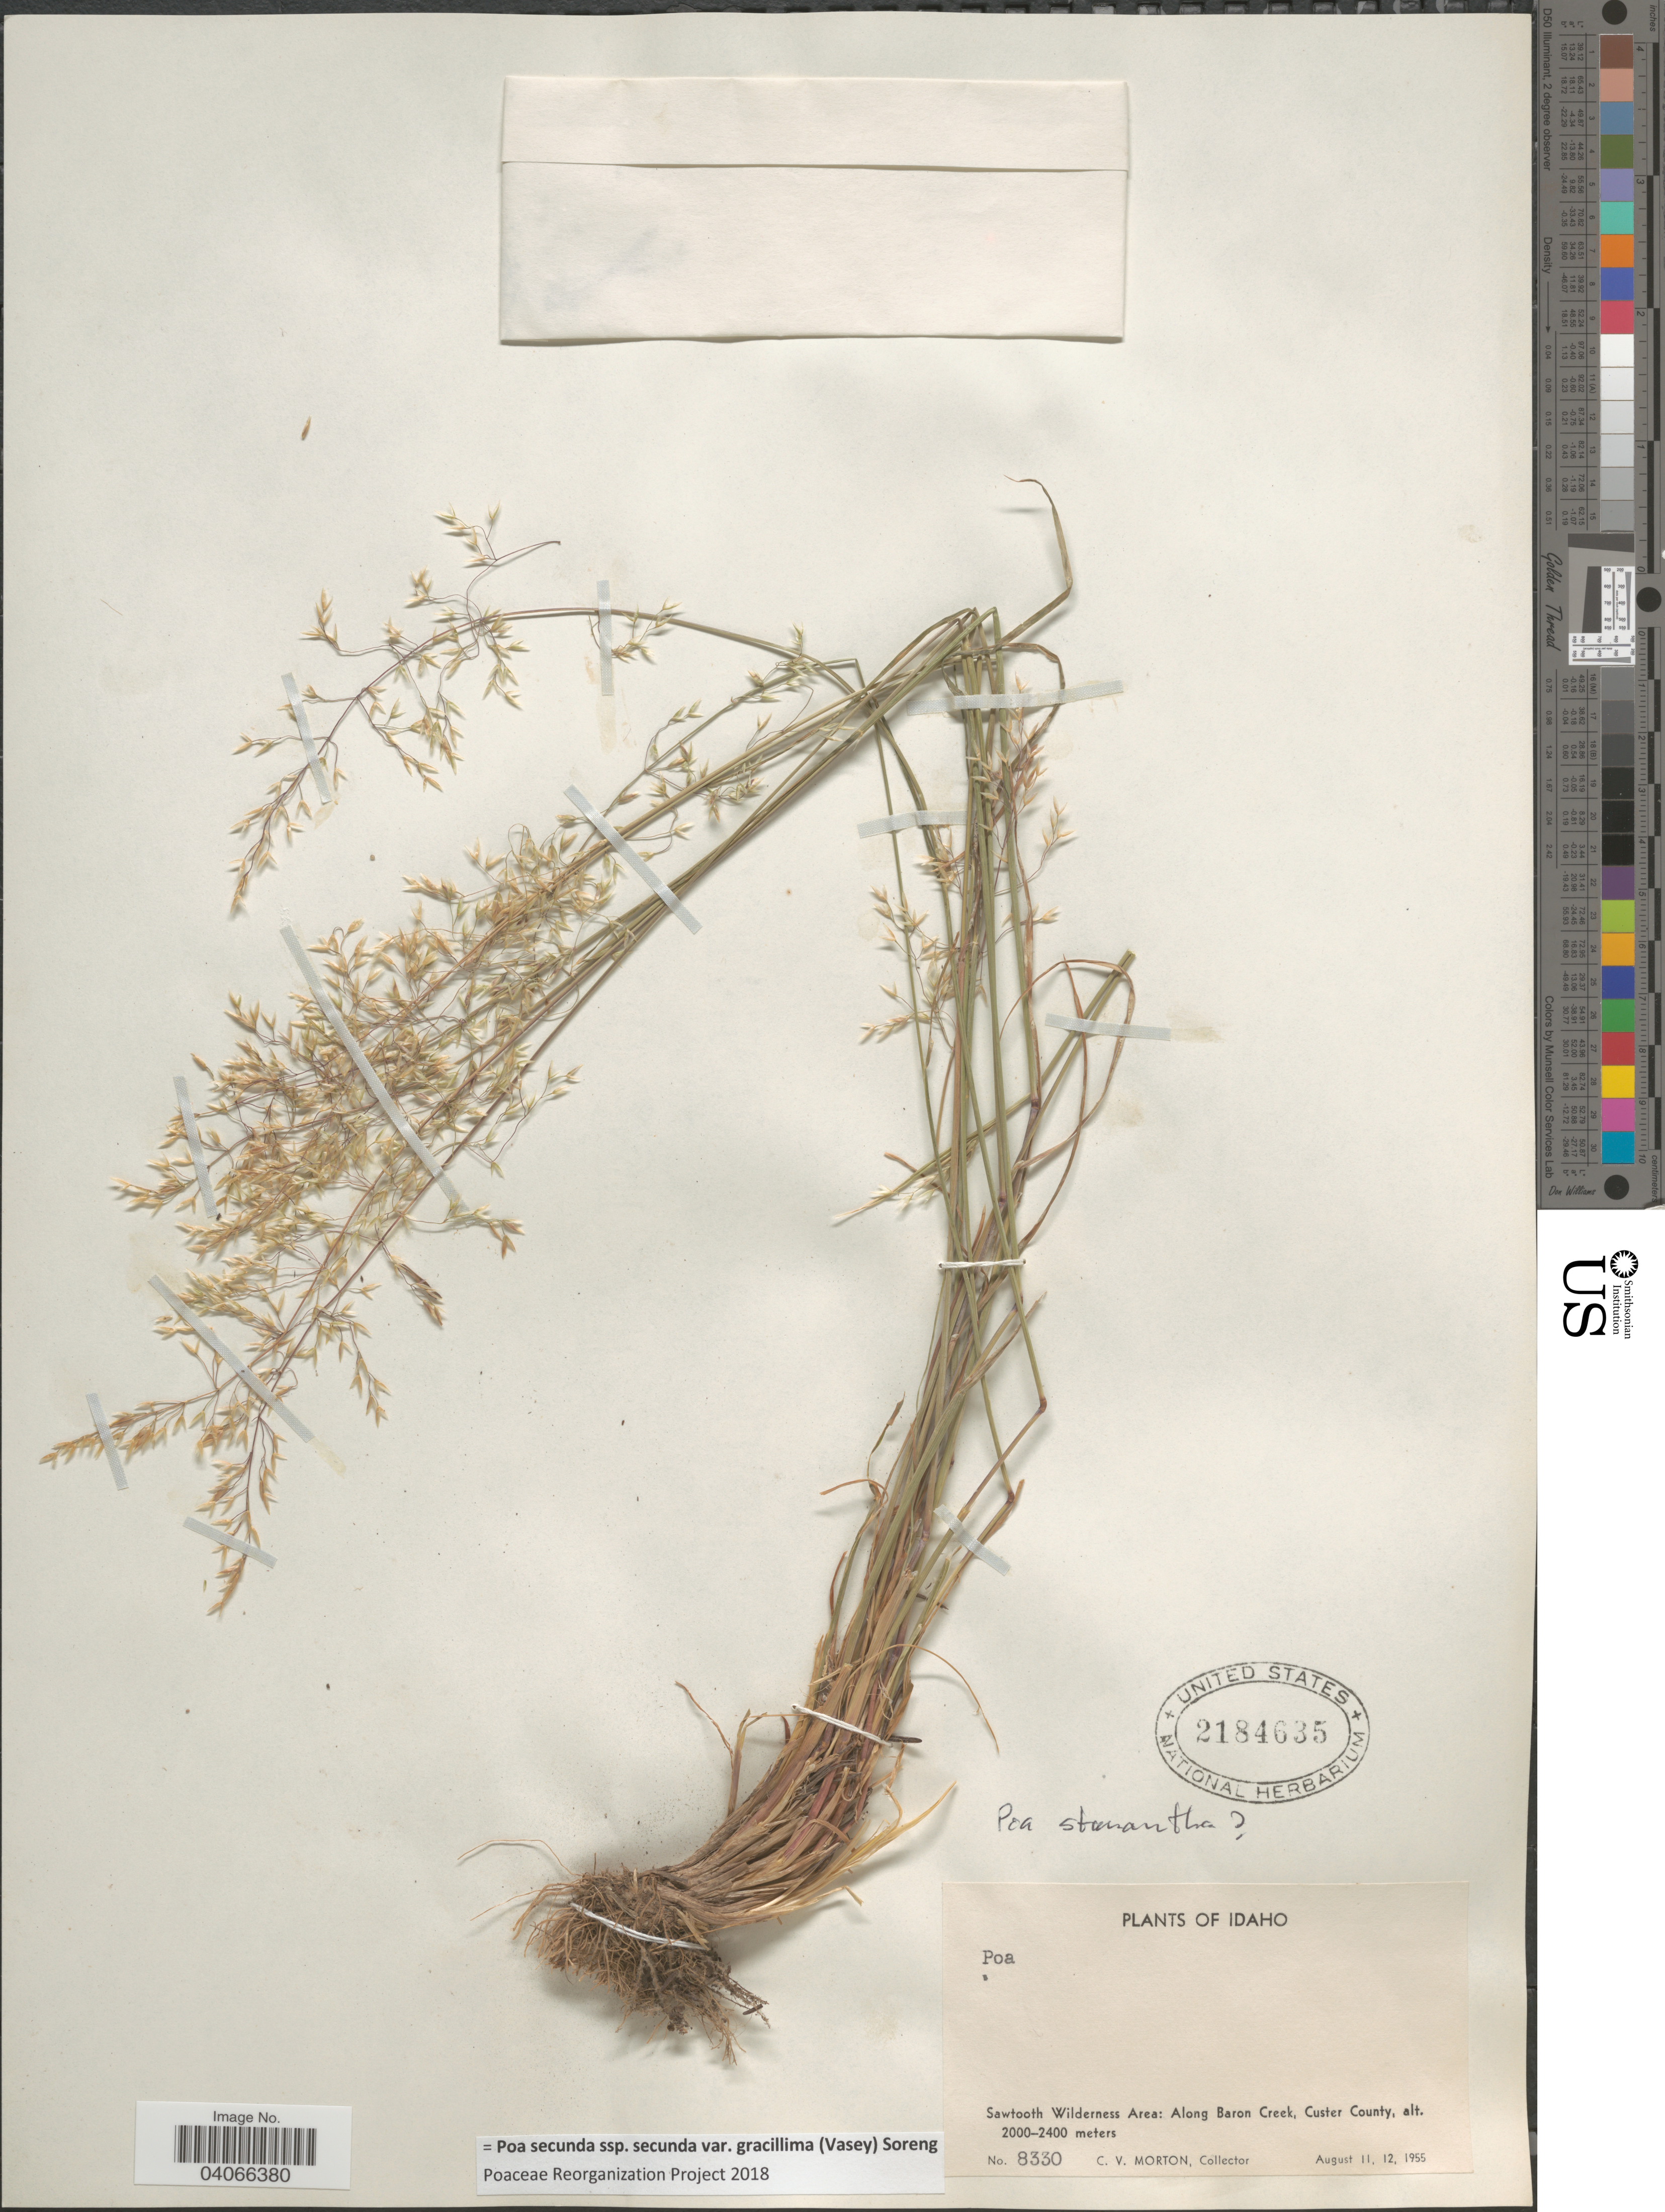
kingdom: Plantae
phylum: Tracheophyta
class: Liliopsida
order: Poales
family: Poaceae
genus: Poa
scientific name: Poa secunda subsp. secunda var. gracillima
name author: (Vasey) Soreng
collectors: C. V. Morton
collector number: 8330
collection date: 1955-08-11/1955-08-12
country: United States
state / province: Idaho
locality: Sawtooth Wilderness Area: Along Baron Creek, Custer County.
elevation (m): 2000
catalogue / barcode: US 2184635